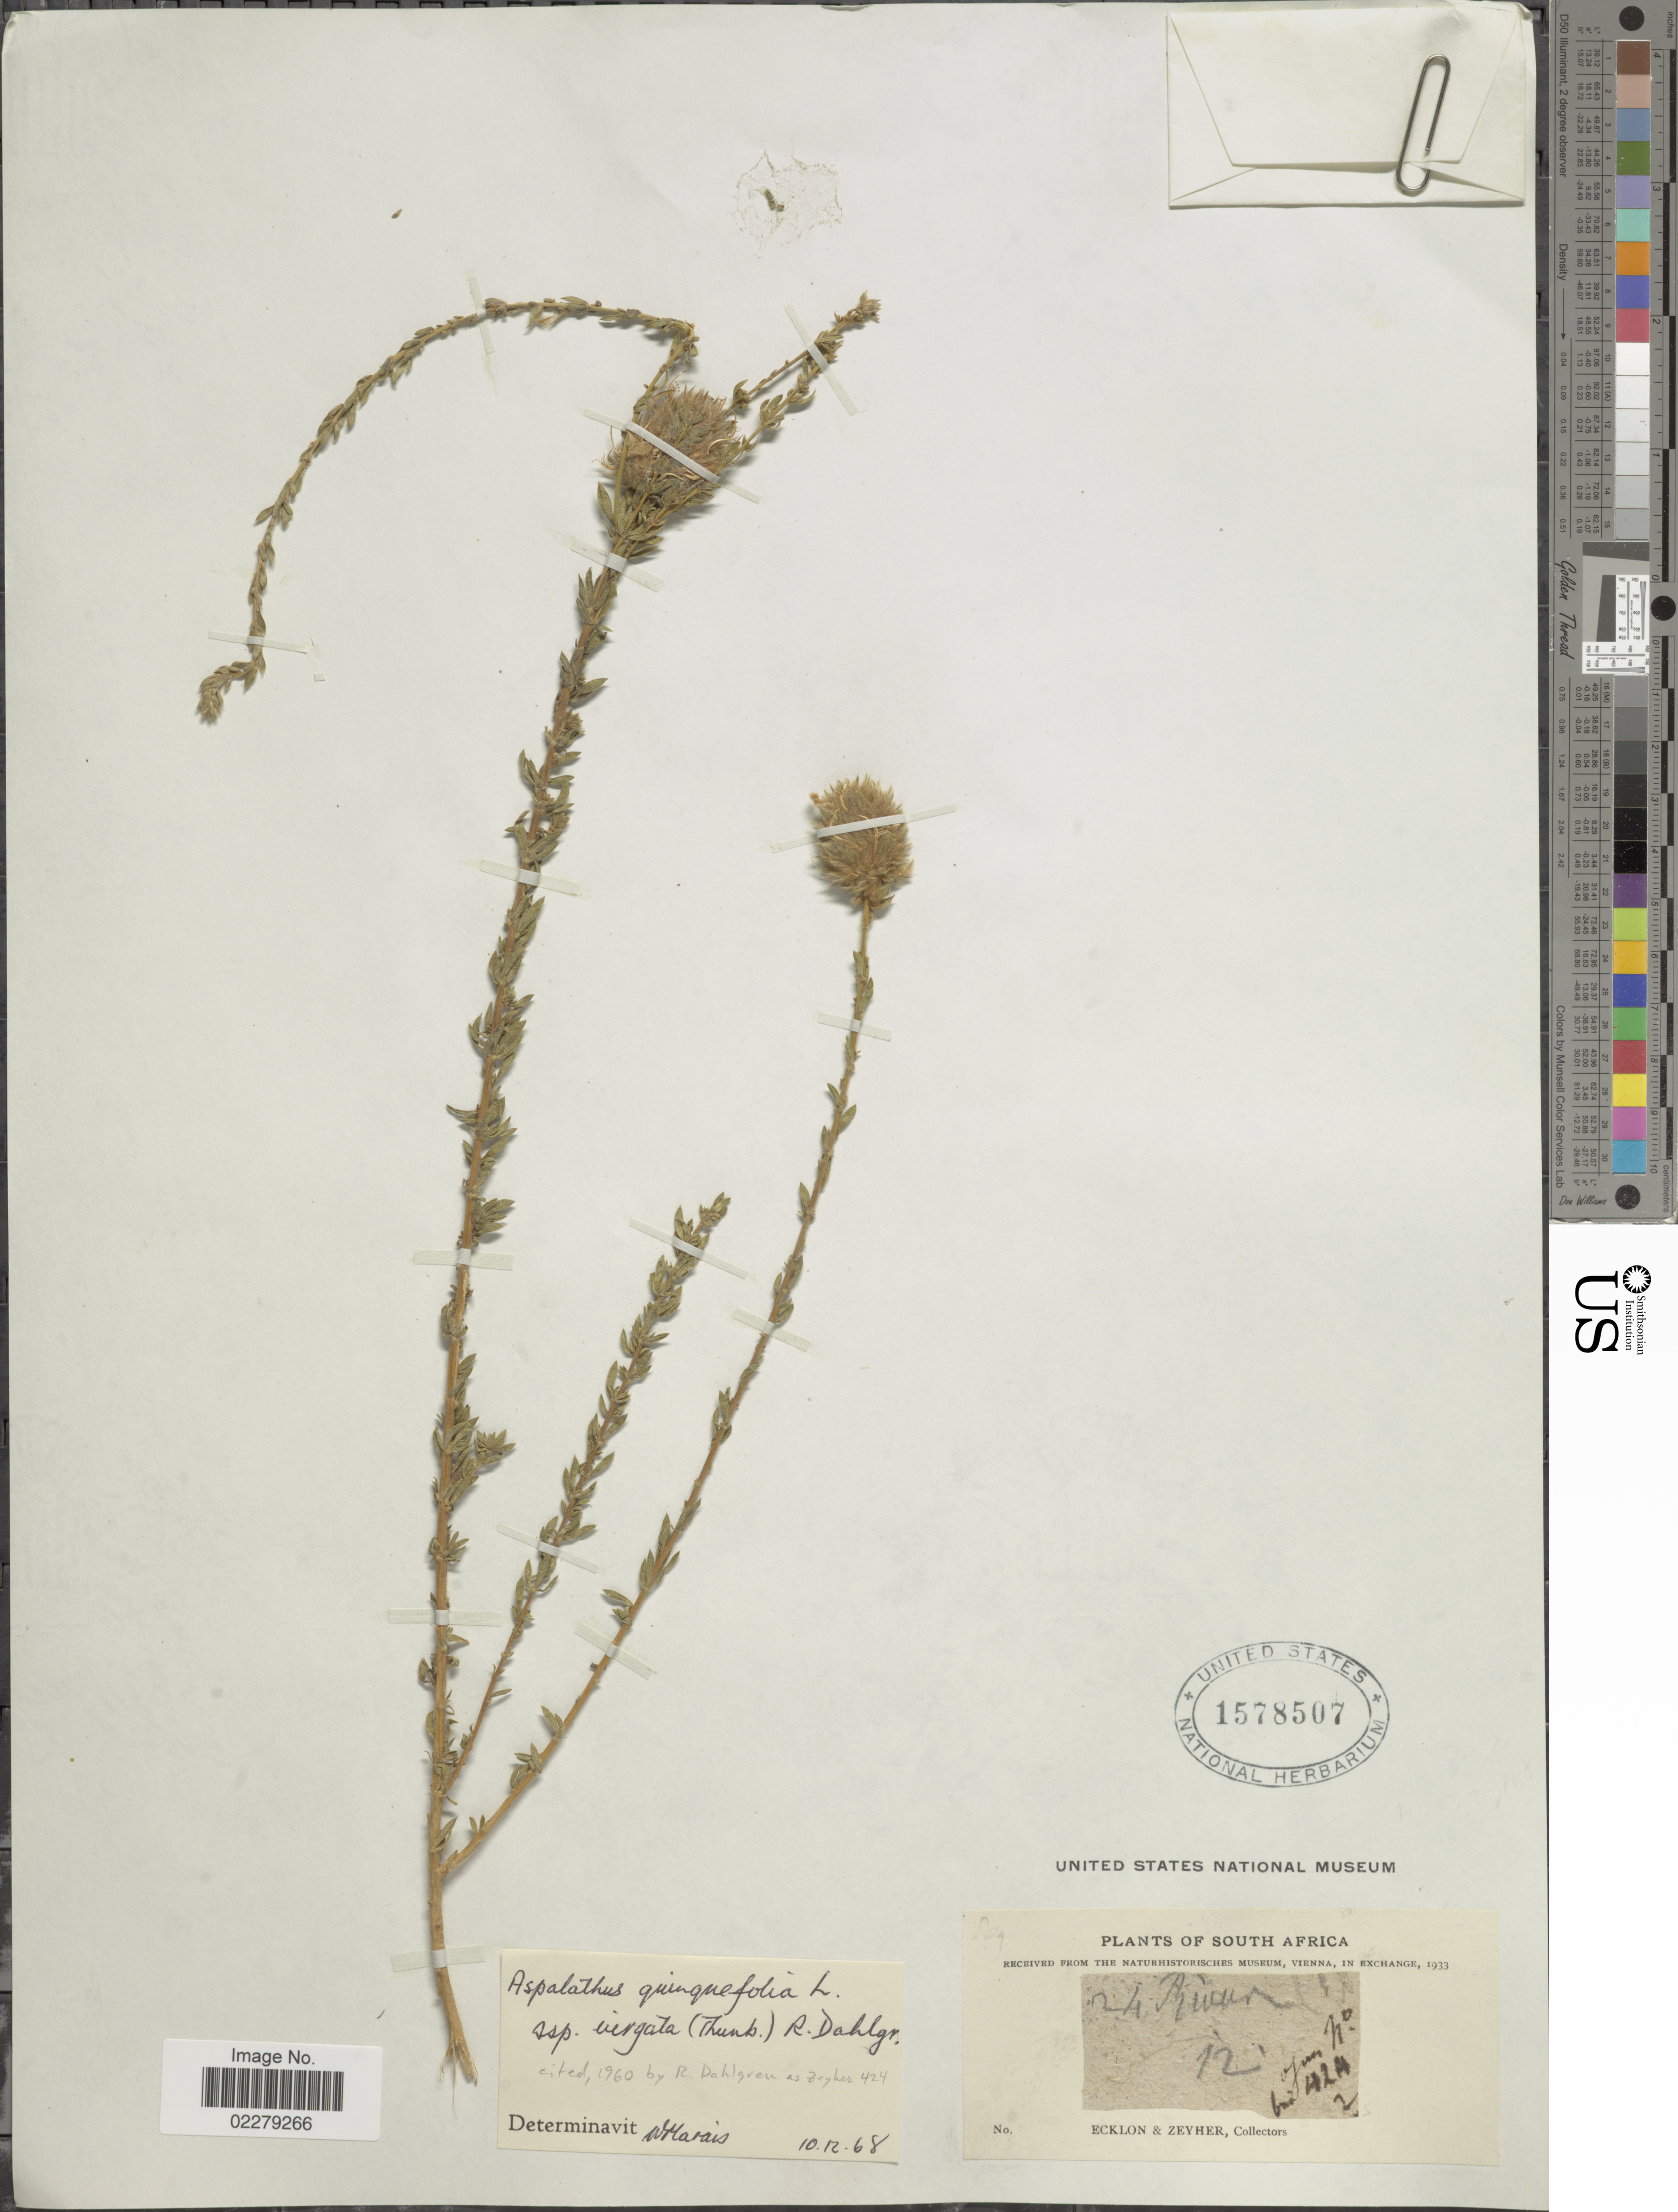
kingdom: Plantae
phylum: Tracheophyta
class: Magnoliopsida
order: Fabales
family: Fabaceae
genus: Aspalathus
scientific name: Aspalathus quinquefolia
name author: L.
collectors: -. Ecklon & -. Zeyher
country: South Africa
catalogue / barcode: US 1578507